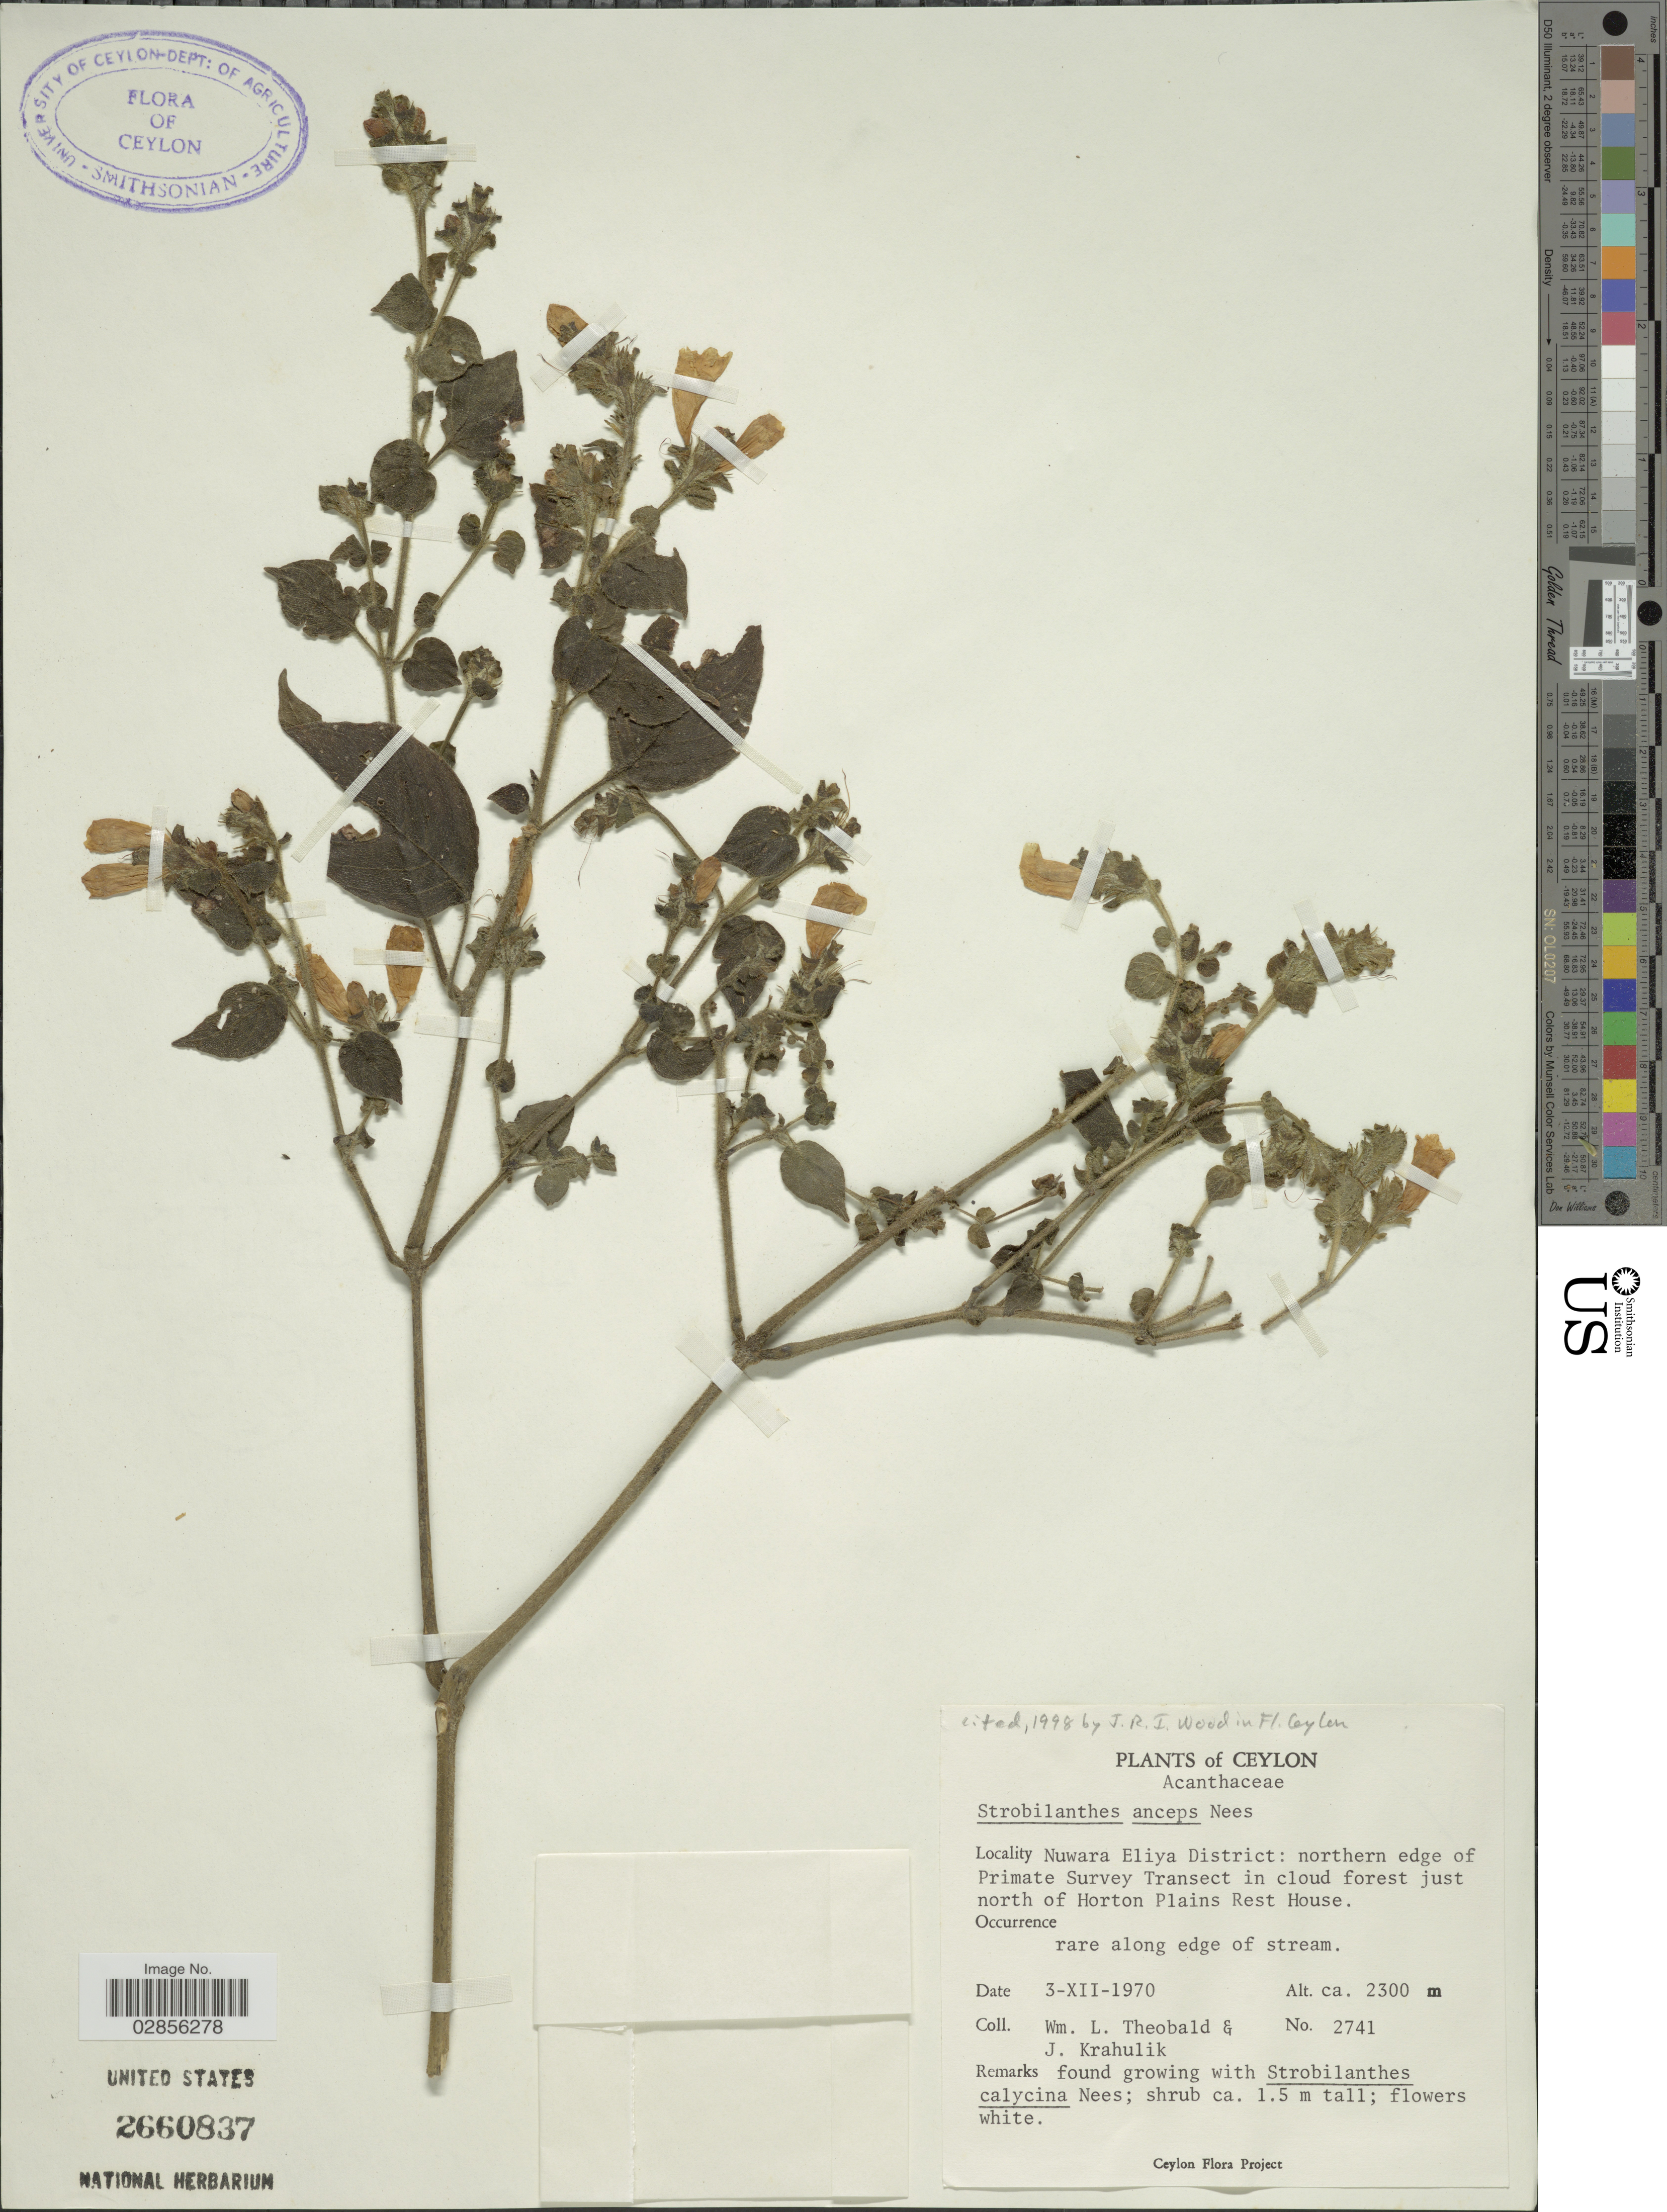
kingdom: Plantae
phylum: Tracheophyta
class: Magnoliopsida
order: Lamiales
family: Acanthaceae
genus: Strobilanthes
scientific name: Strobilanthes anceps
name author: Nees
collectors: W. L. Theobald & J. Krahulik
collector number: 2741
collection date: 1970-12-03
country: Sri Lanka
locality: Ceylon. Nuwara Eliya District: northern edge of Primate Survey Transect in cloud forest just north of Horton Plains Rest House.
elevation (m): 2300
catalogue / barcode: US 2660837